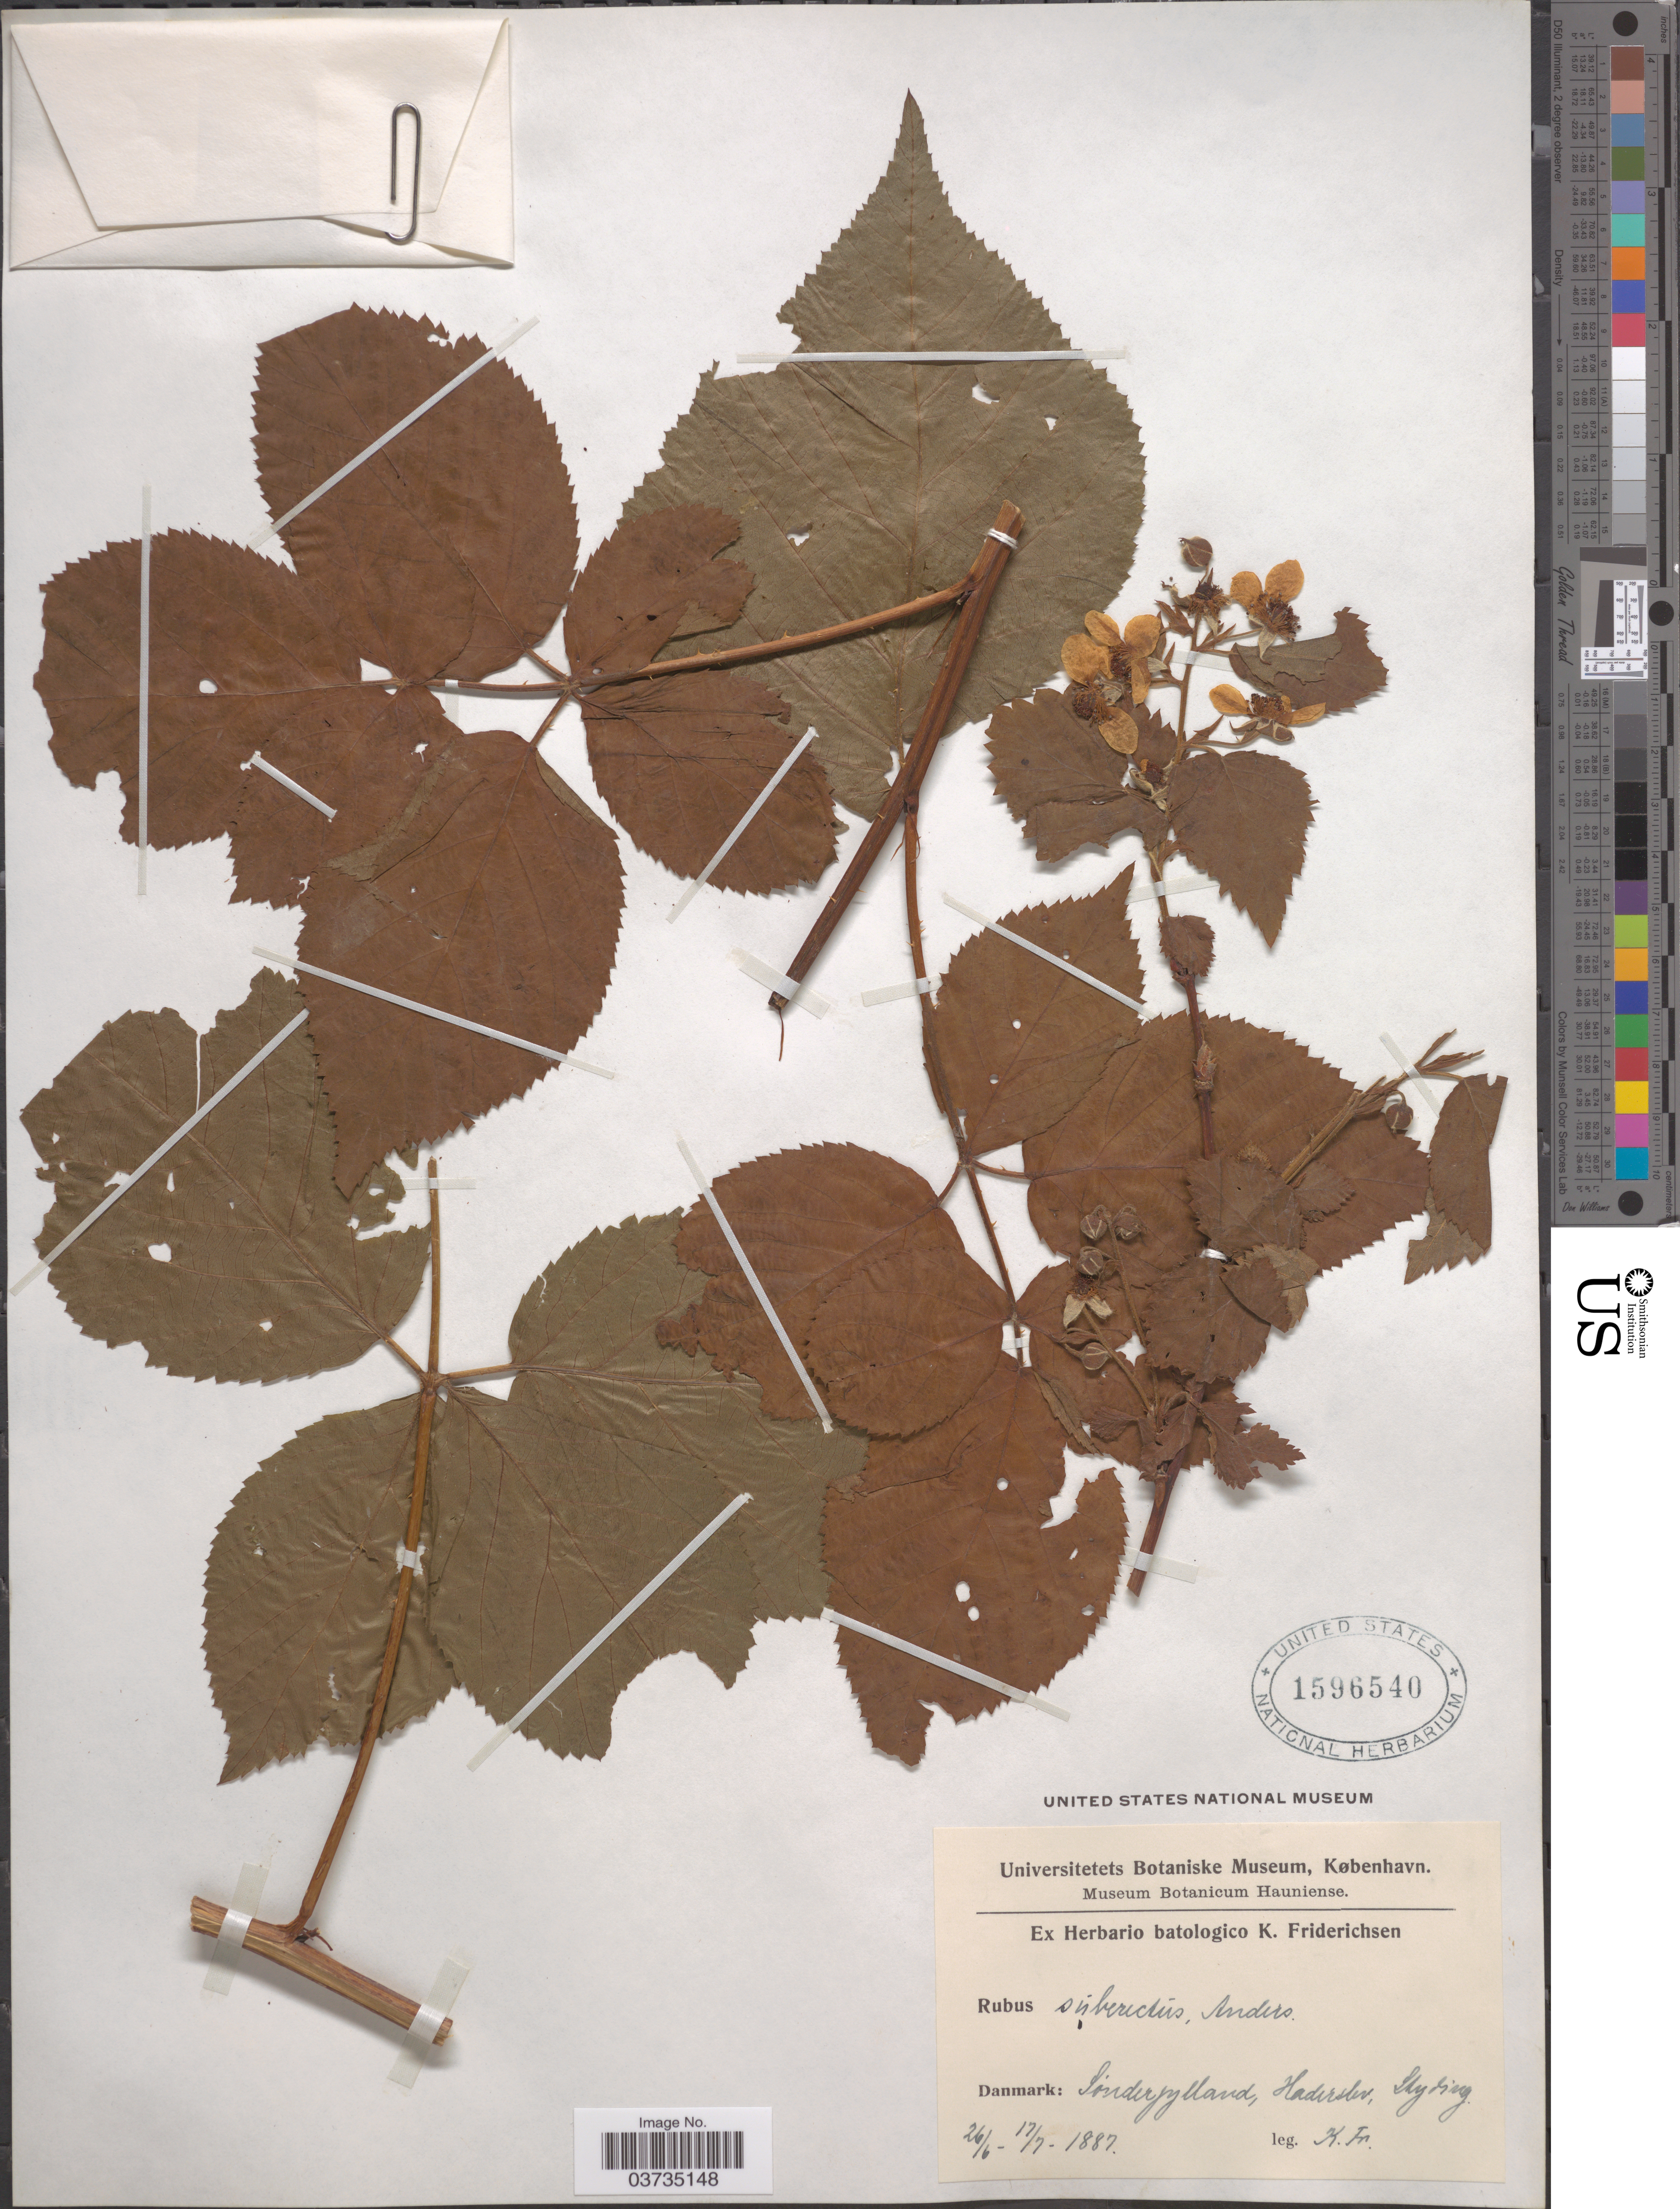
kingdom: Plantae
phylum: Tracheophyta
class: Magnoliopsida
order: Rosales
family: Rosaceae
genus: Rubus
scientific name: Rubus suberectus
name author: G. Anderson ex Sm.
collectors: K. Friderichsen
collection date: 1887-06-26/1887-07-17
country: Denmark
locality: Sónderjylland, Haderslev, Styding.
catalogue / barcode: US 1596540